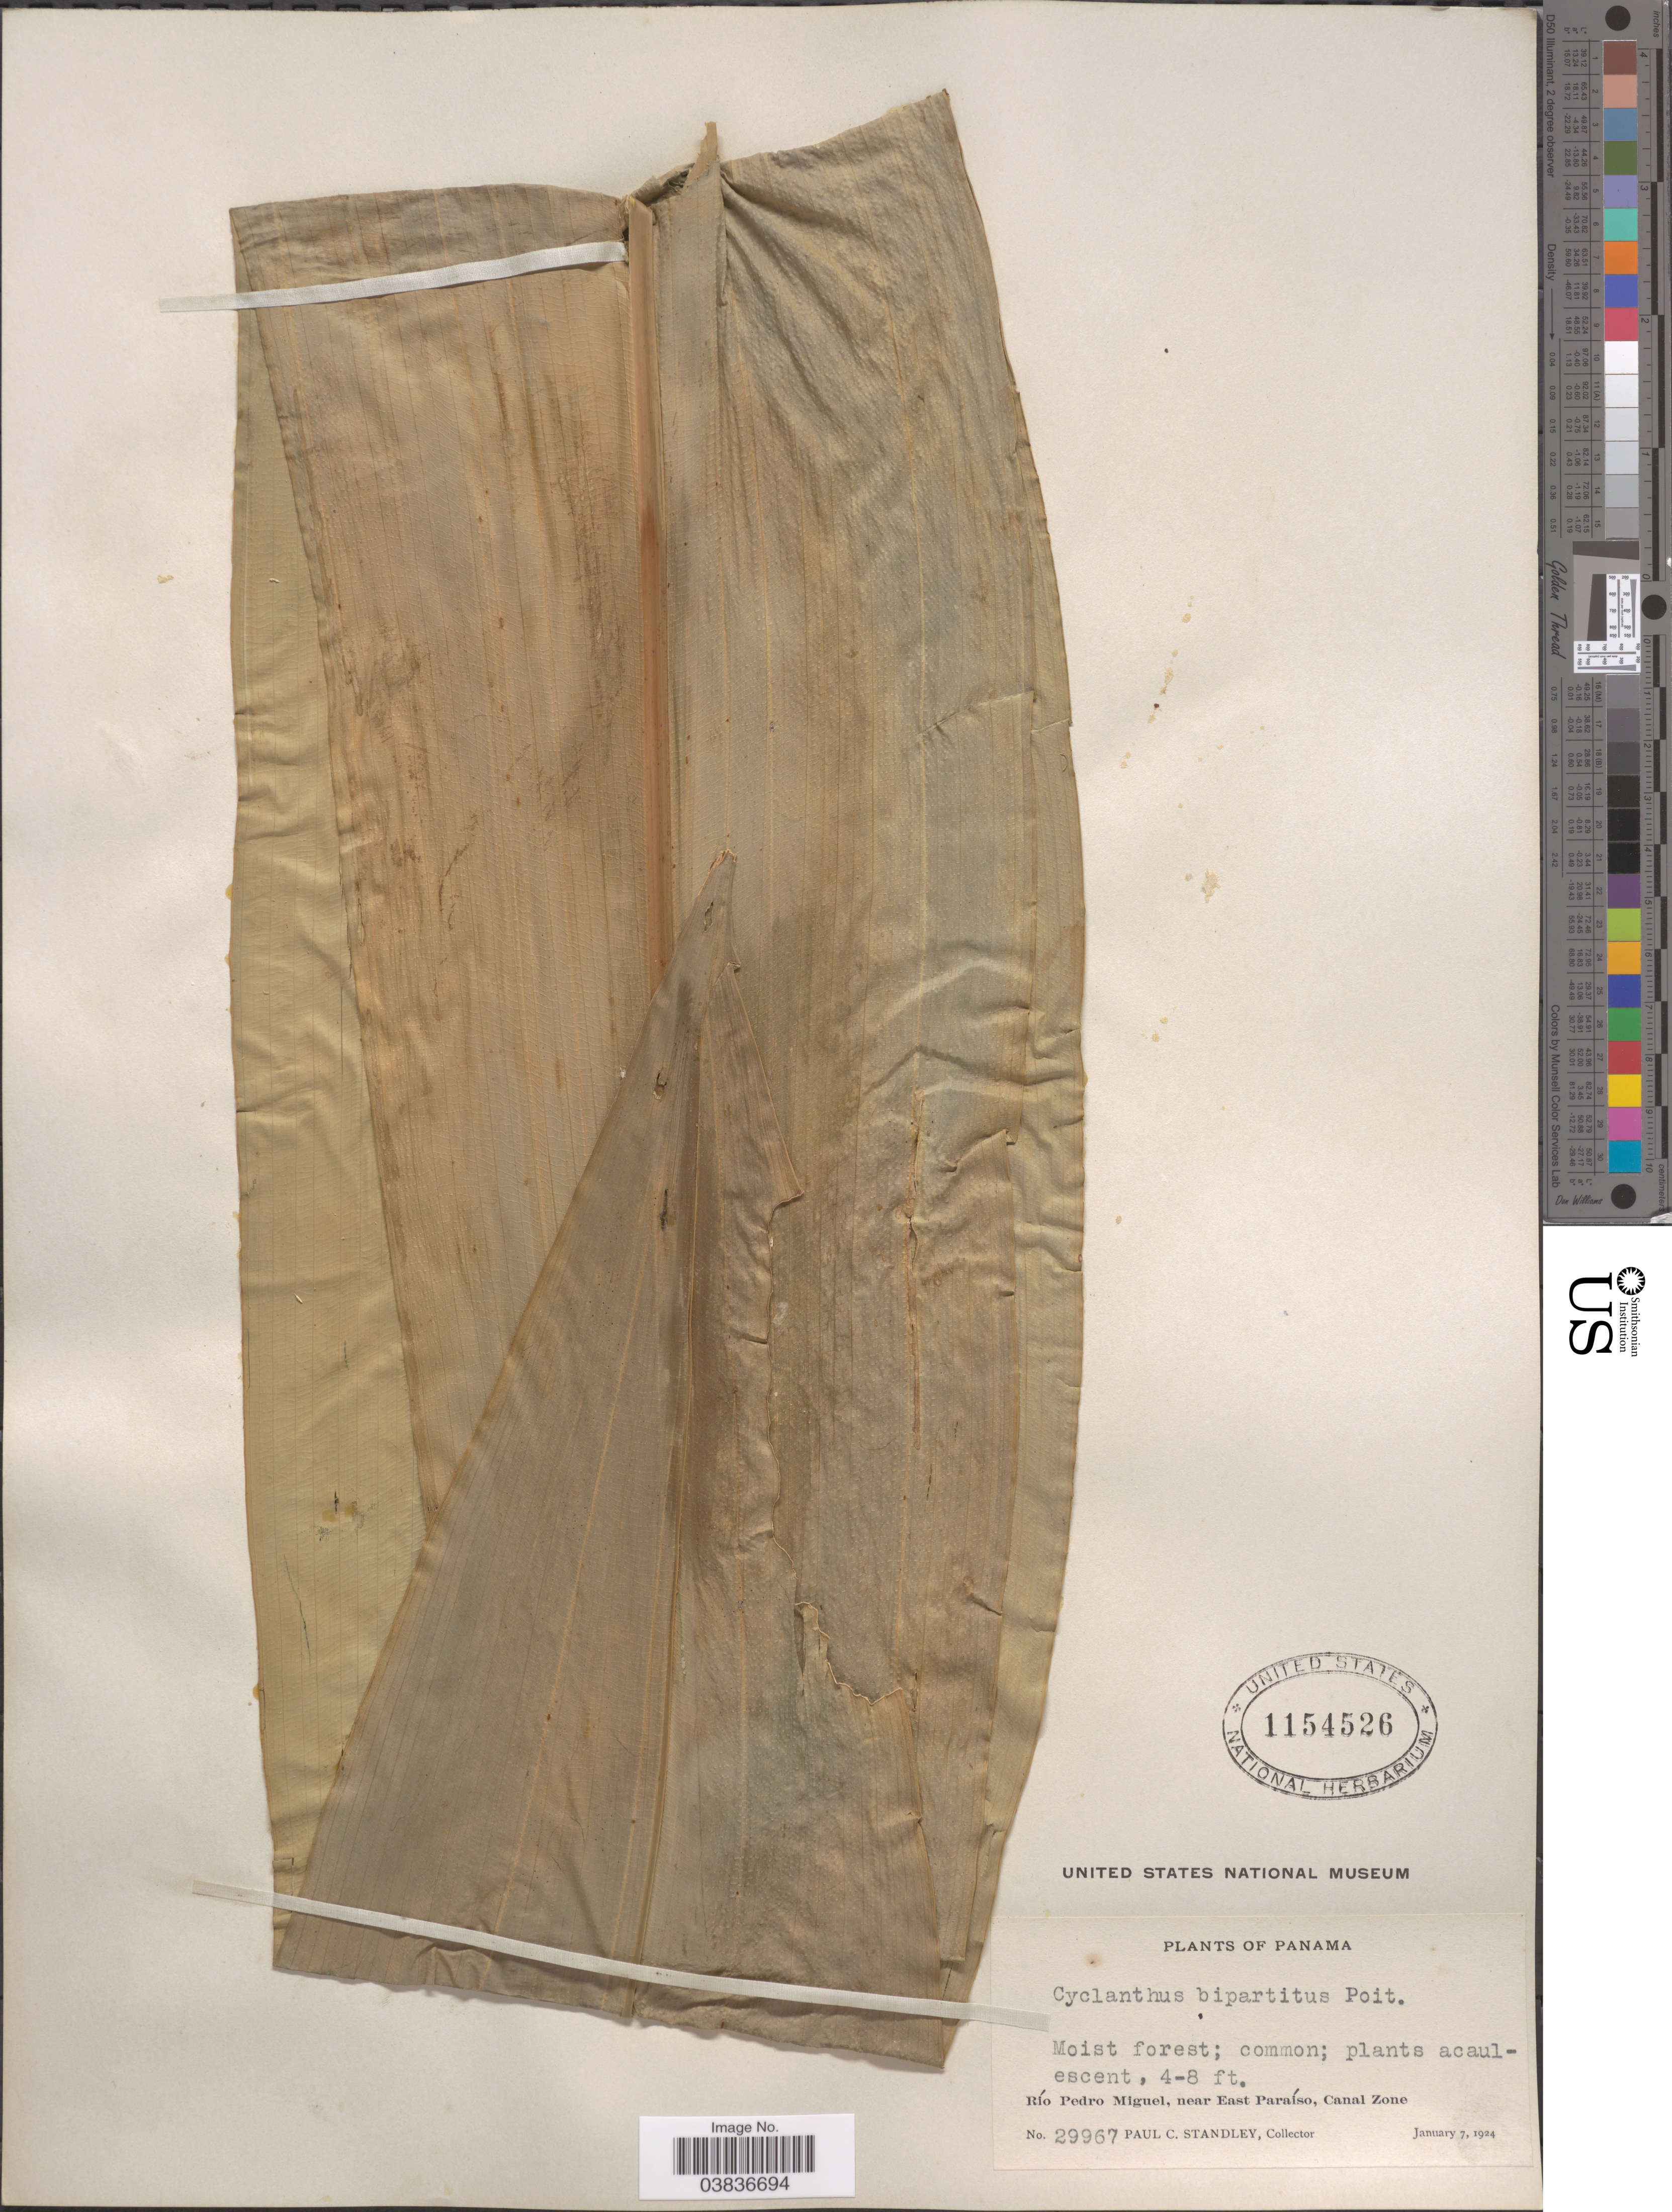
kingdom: Plantae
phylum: Tracheophyta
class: Liliopsida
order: Pandanales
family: Cyclanthaceae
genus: Cyclanthus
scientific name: Cyclanthus bipartitus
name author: Poit. ex A. Rich.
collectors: P. C. Standley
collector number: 29967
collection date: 1924-01-07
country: Panama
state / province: Colón / Panamá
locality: Río Pedro Miguel, near East Paraíso, Canal Zone.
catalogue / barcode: US 1154526